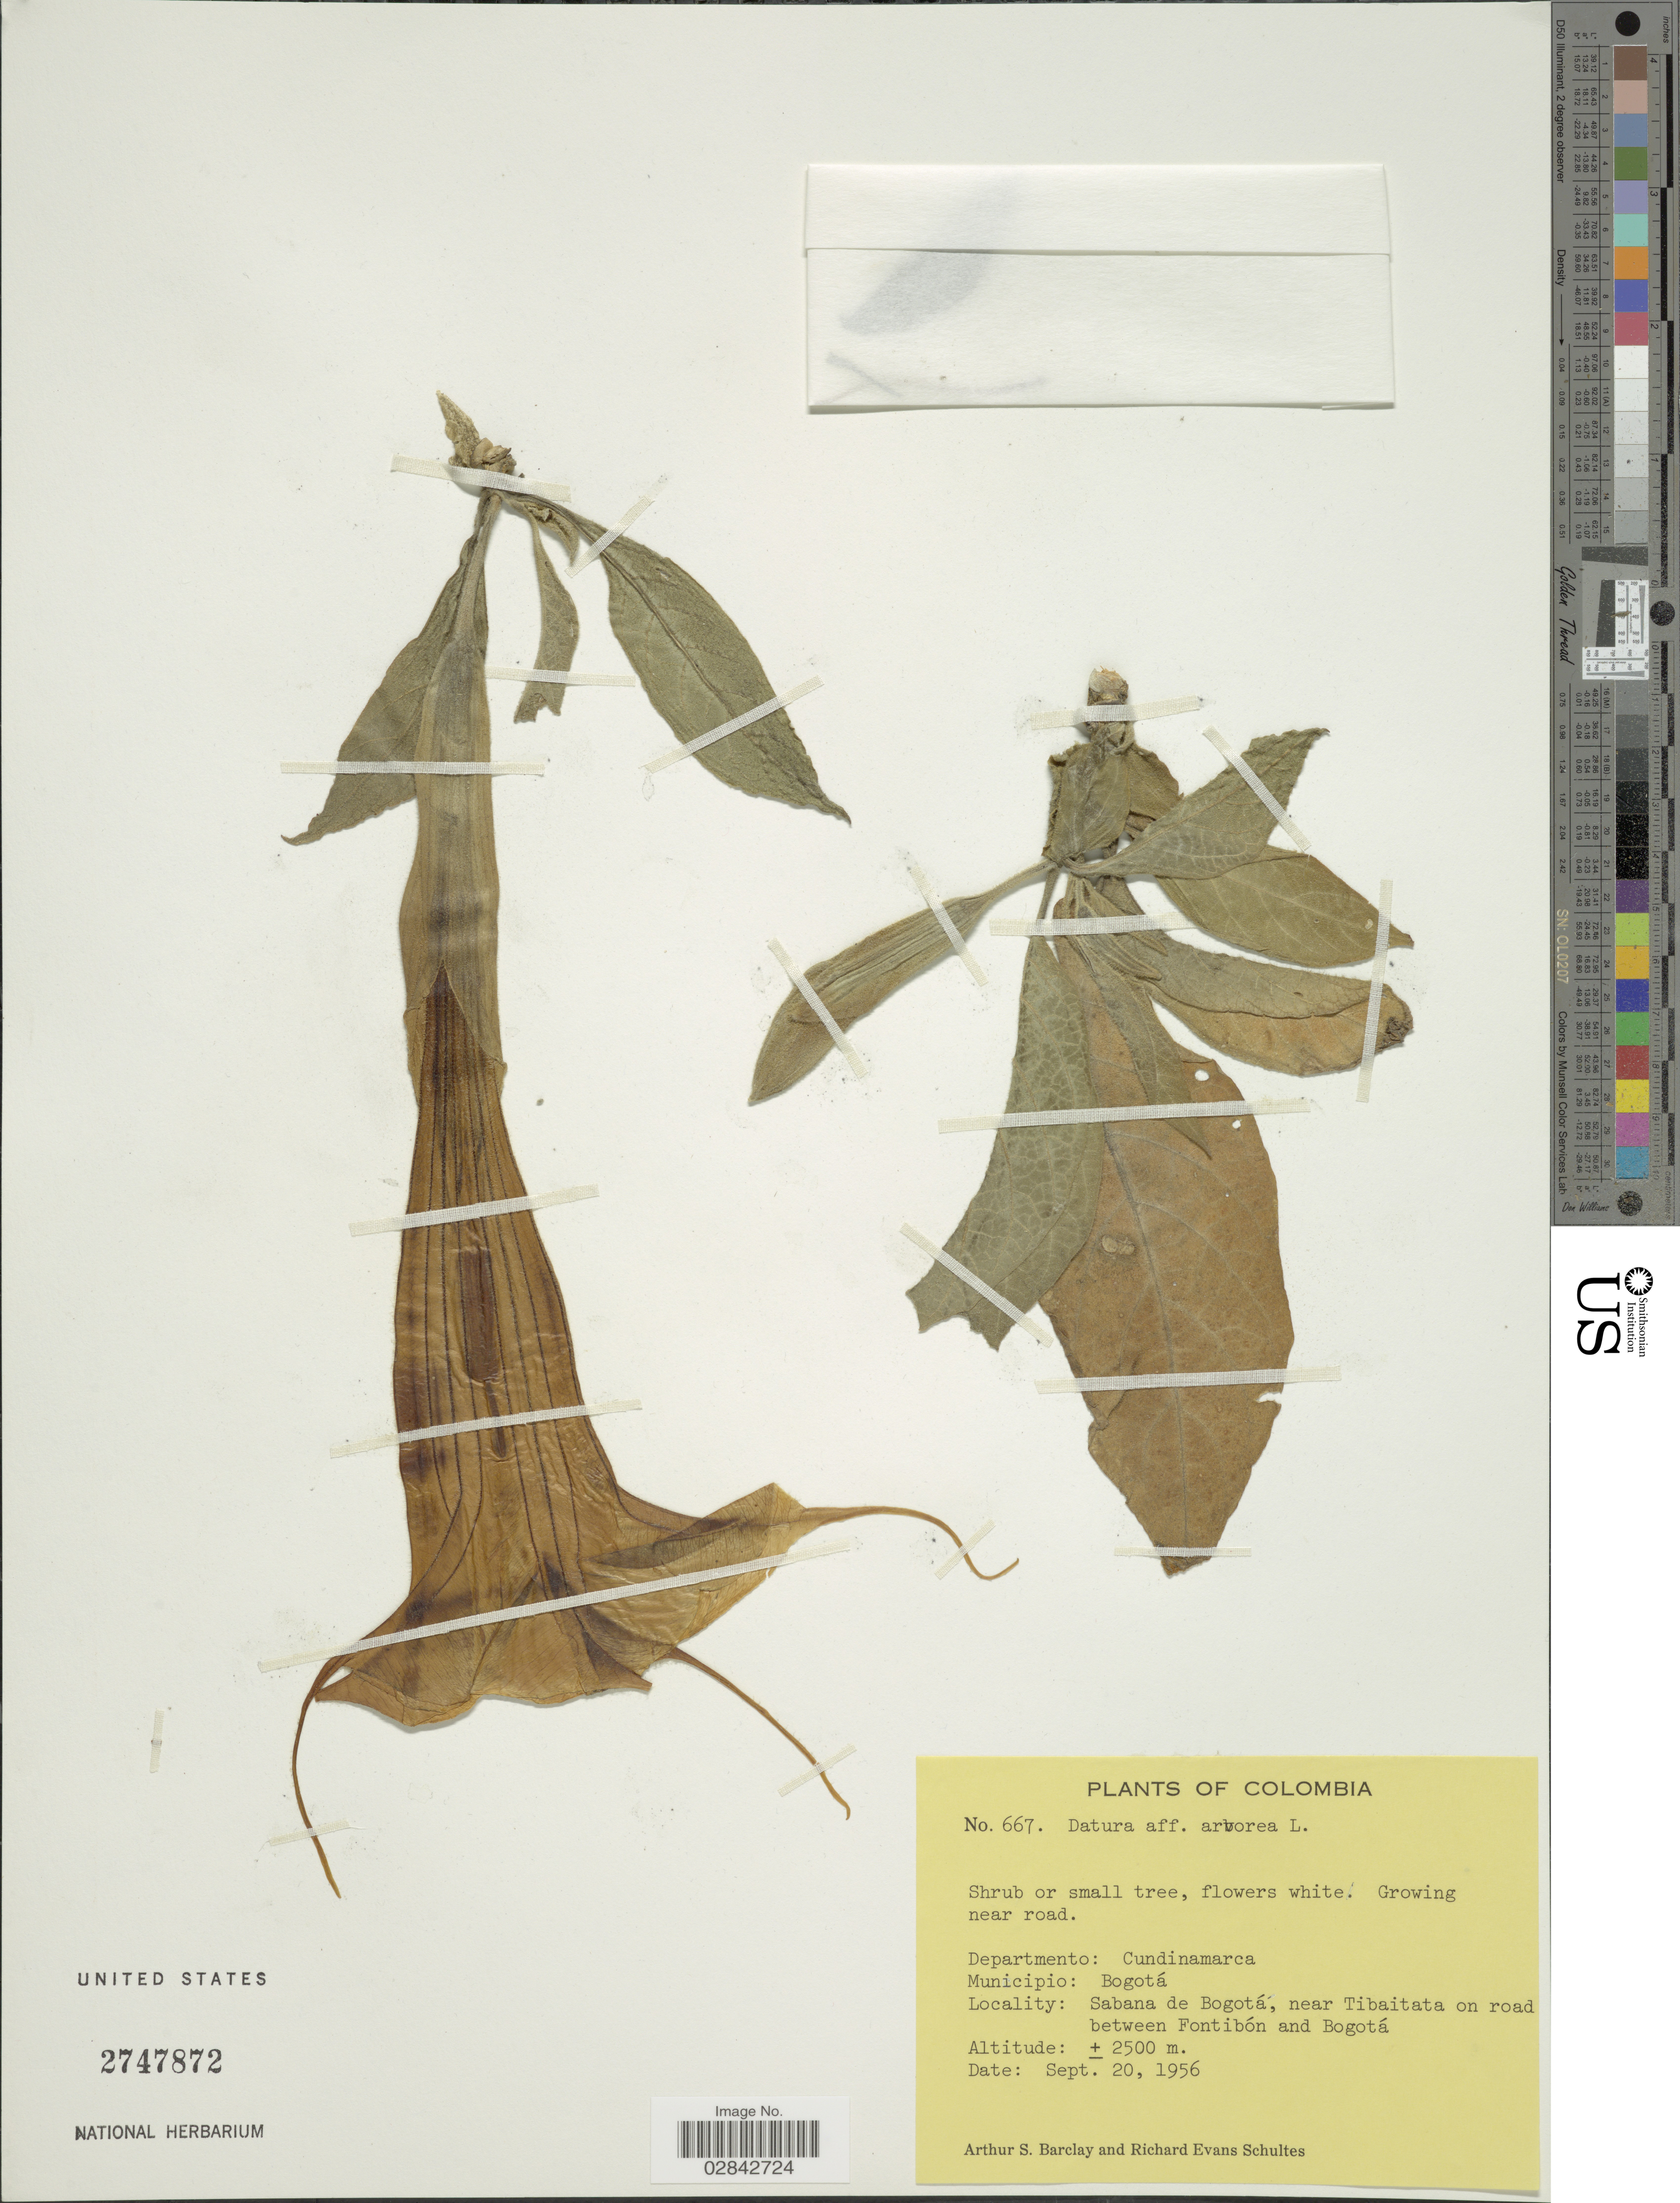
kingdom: Plantae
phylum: Tracheophyta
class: Magnoliopsida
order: Solanales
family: Solanaceae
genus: Brugmansia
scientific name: Brugmansia arborea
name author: (L.) Lagerh.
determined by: (US) Smithsonian Institution - National Museum of Natural History - Department of Botany (UNITED STATES)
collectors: A. S. Barclay & R. E. Schultes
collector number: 667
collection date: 1956-09-20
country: Colombia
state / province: Cundinamarca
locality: Departmento: Cundinamarca. Municipio: Bogotá. Sabana de Bogotá, near Tibaitata on road between Fontibón and Bogotá.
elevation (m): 2500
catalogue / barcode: US 2747872